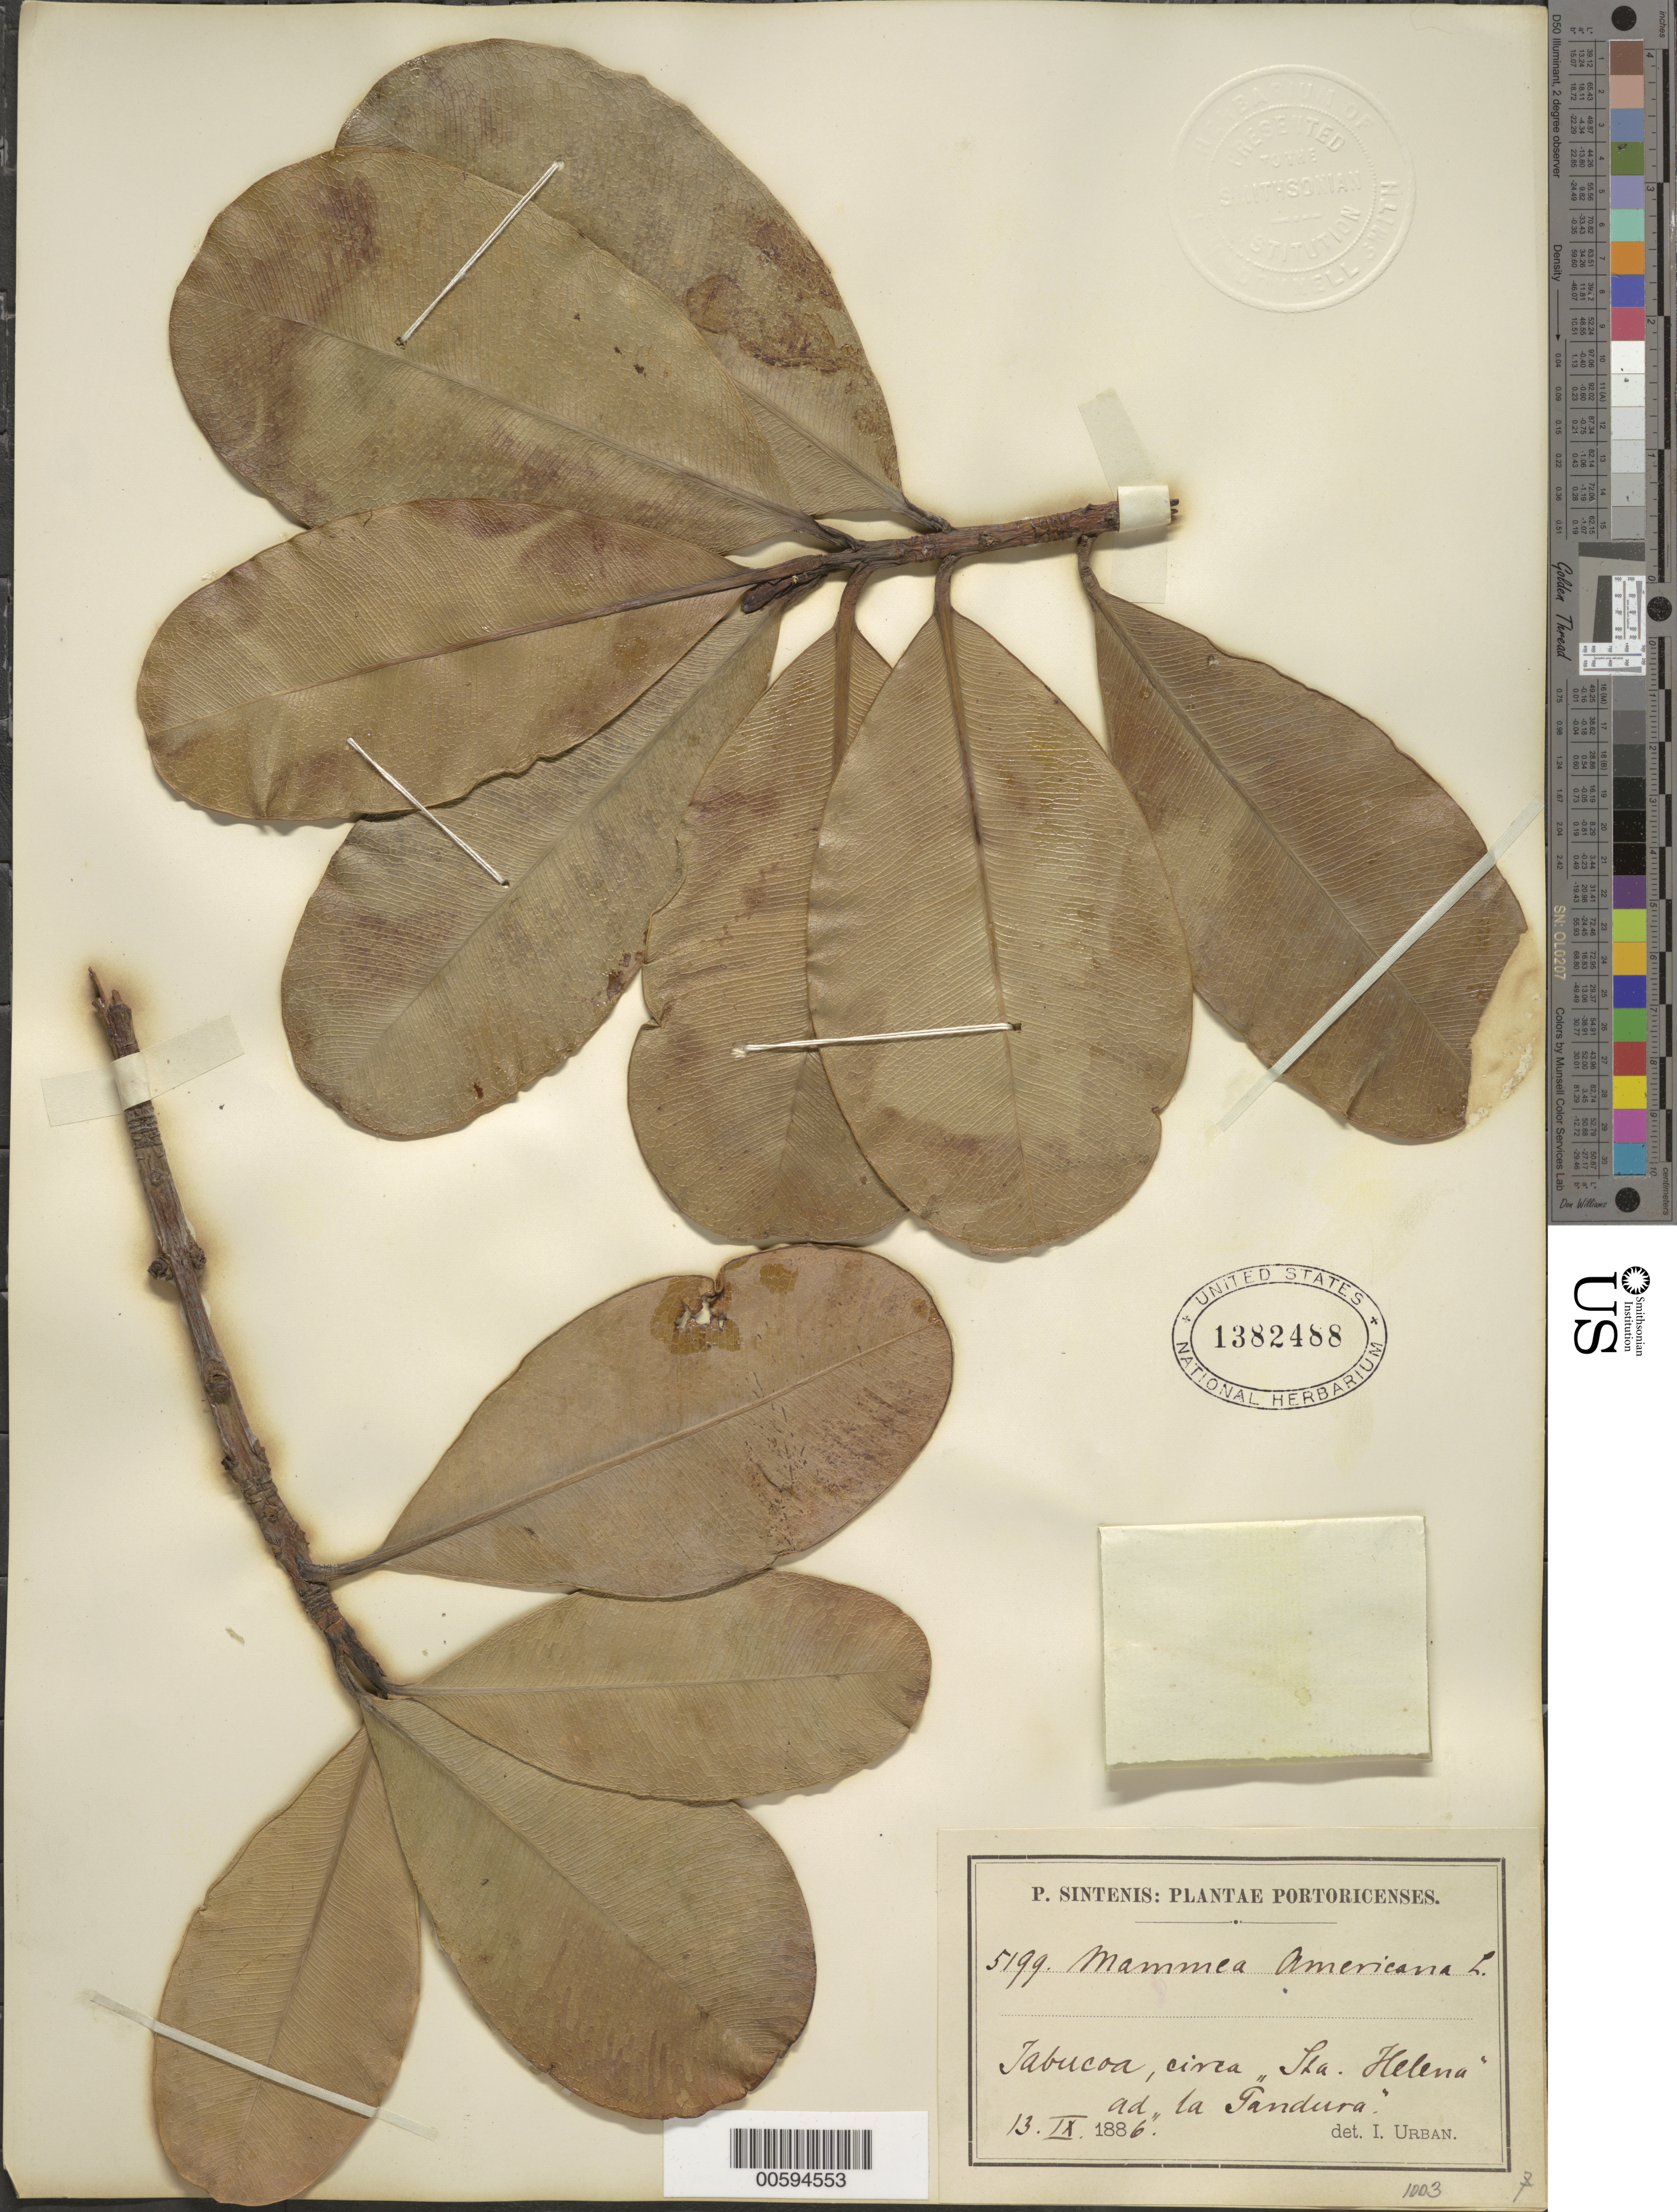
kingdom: Plantae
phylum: Tracheophyta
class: Magnoliopsida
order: Malpighiales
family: Calophyllaceae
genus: Mammea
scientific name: Mammea americana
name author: L.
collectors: P. Sintenis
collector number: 5199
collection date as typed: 13 Sep 1886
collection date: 1886-09-13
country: Puerto Rico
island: Greater Antilles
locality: Yabucoa, circa "Sta Helena ad "la Pandura"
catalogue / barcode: US 1382488